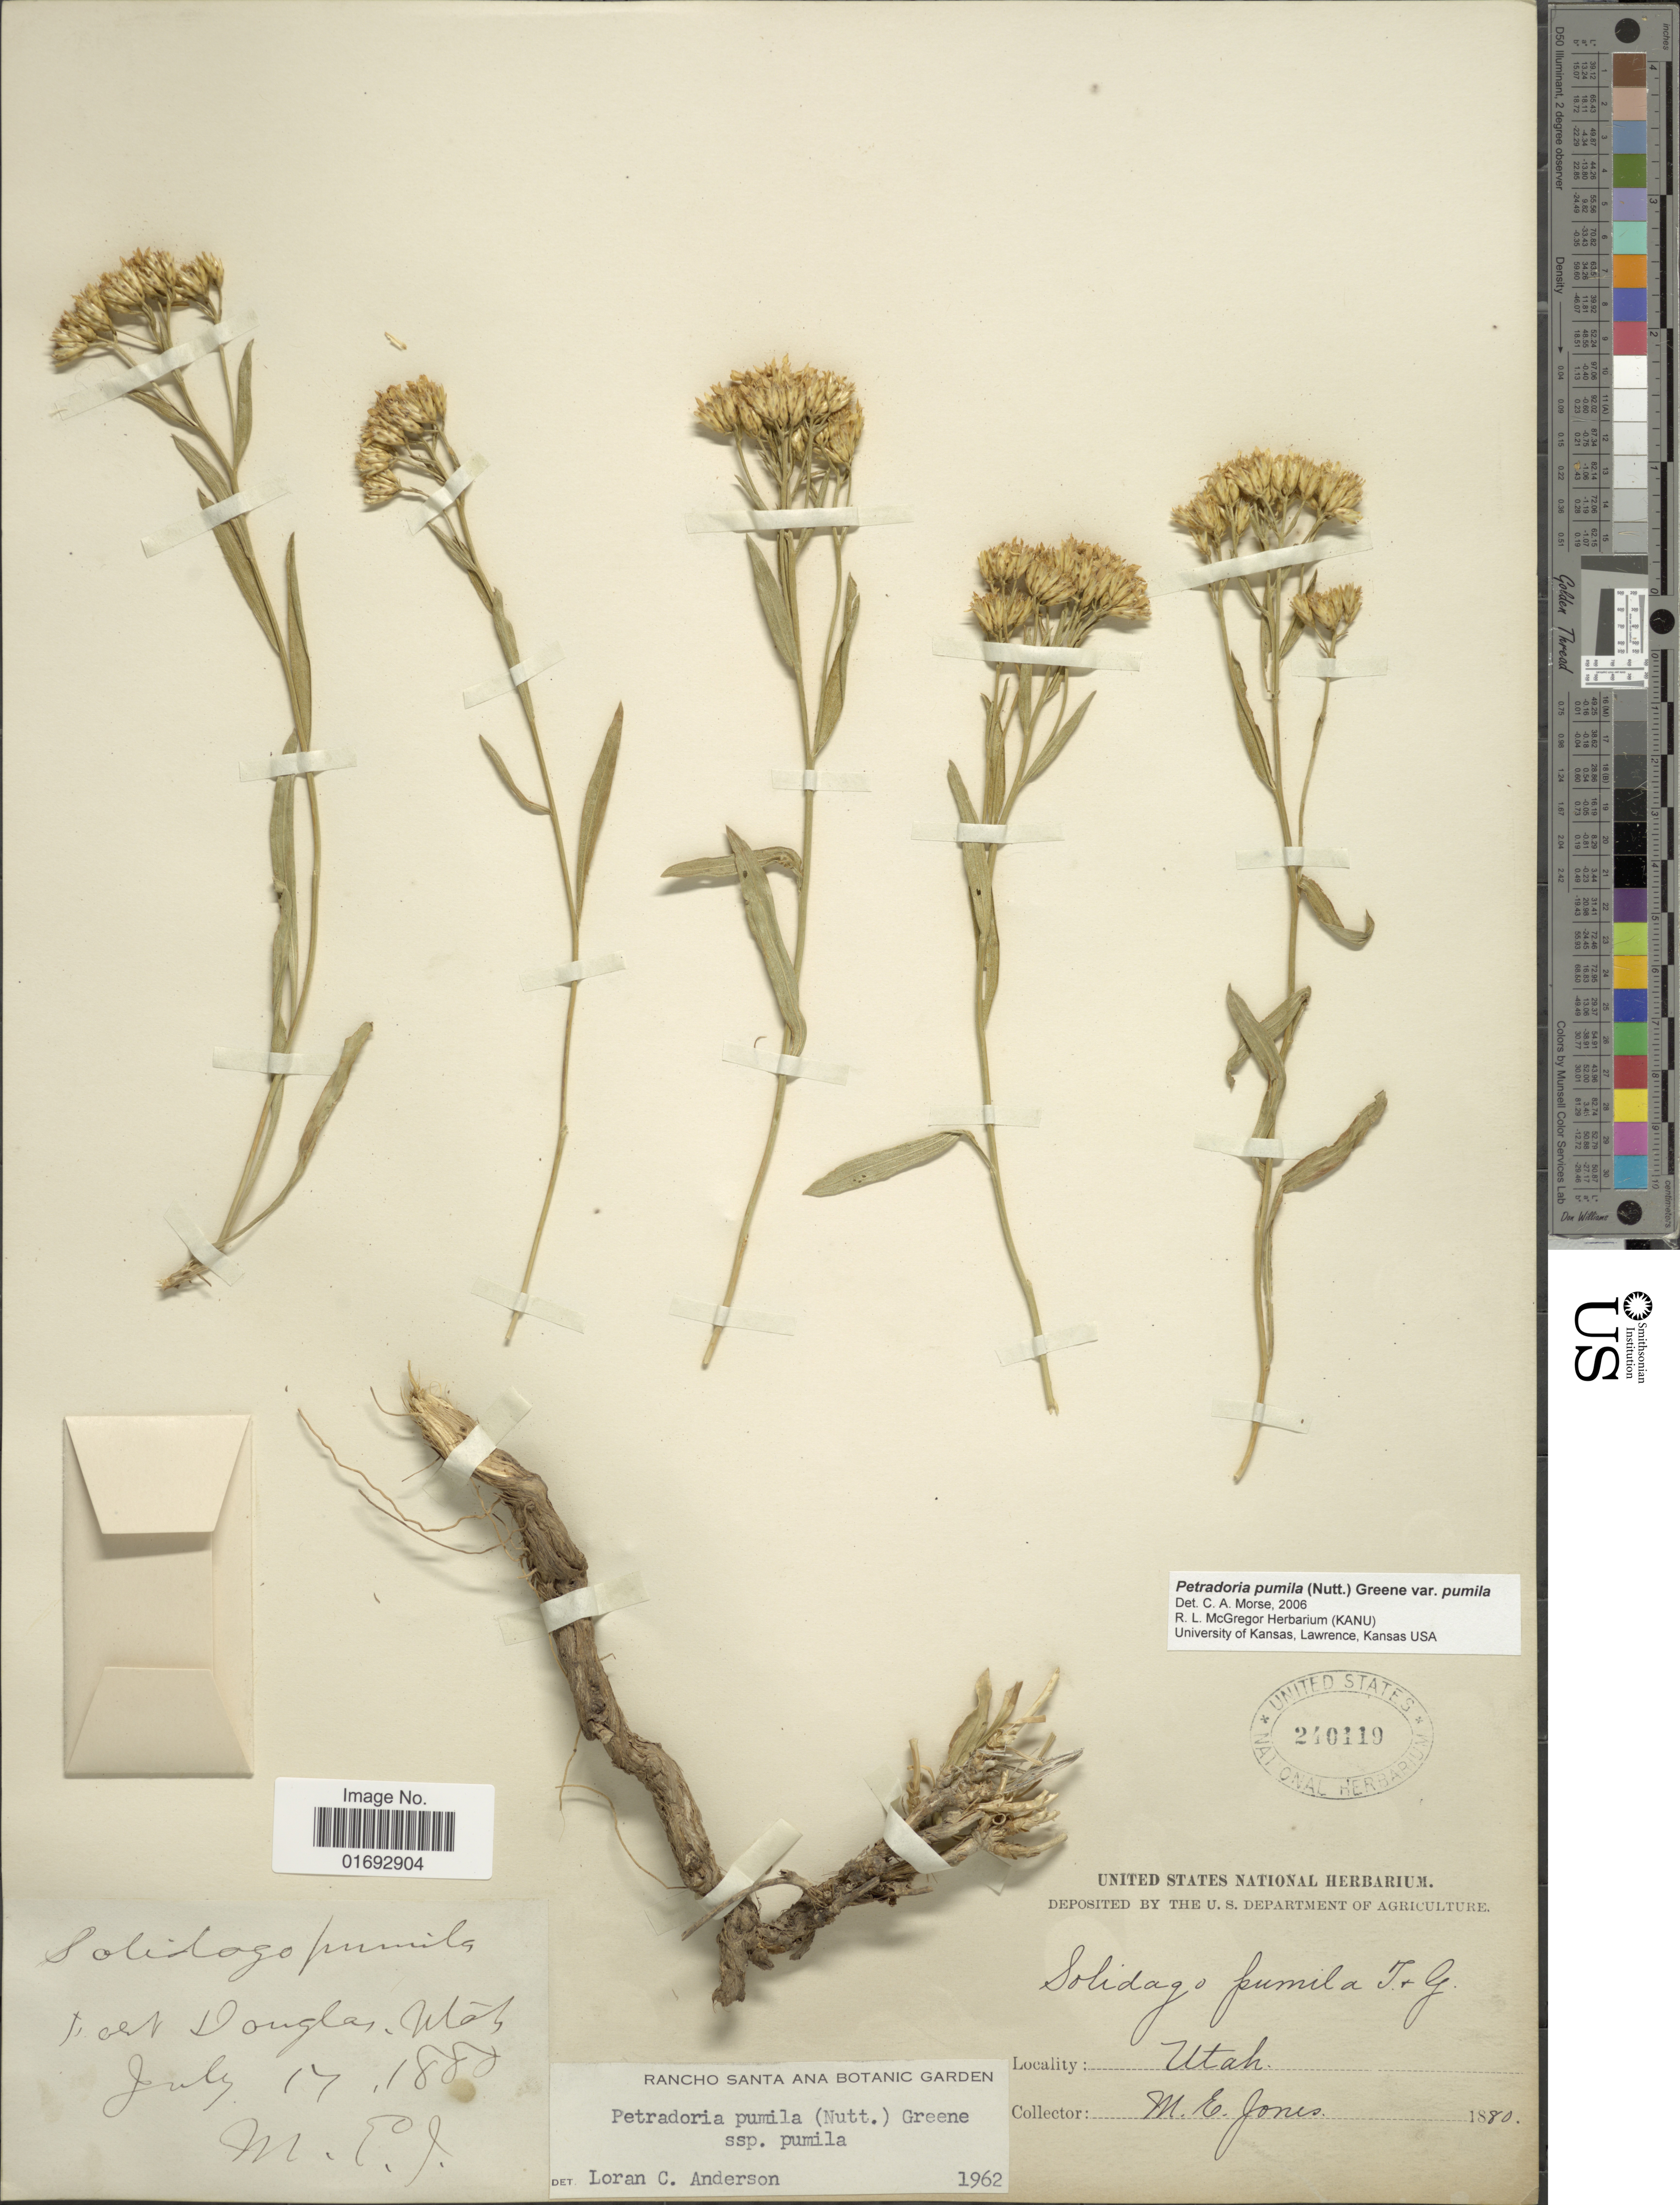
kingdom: Plantae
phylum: Tracheophyta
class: Magnoliopsida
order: Asterales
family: Asteraceae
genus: Petradoria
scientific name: Petradoria pumila var. pumila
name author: (Nutt.) Greene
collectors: M. E. Jones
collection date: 1880-07-17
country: United States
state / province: Utah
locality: Fort Douglas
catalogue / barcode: US 240119